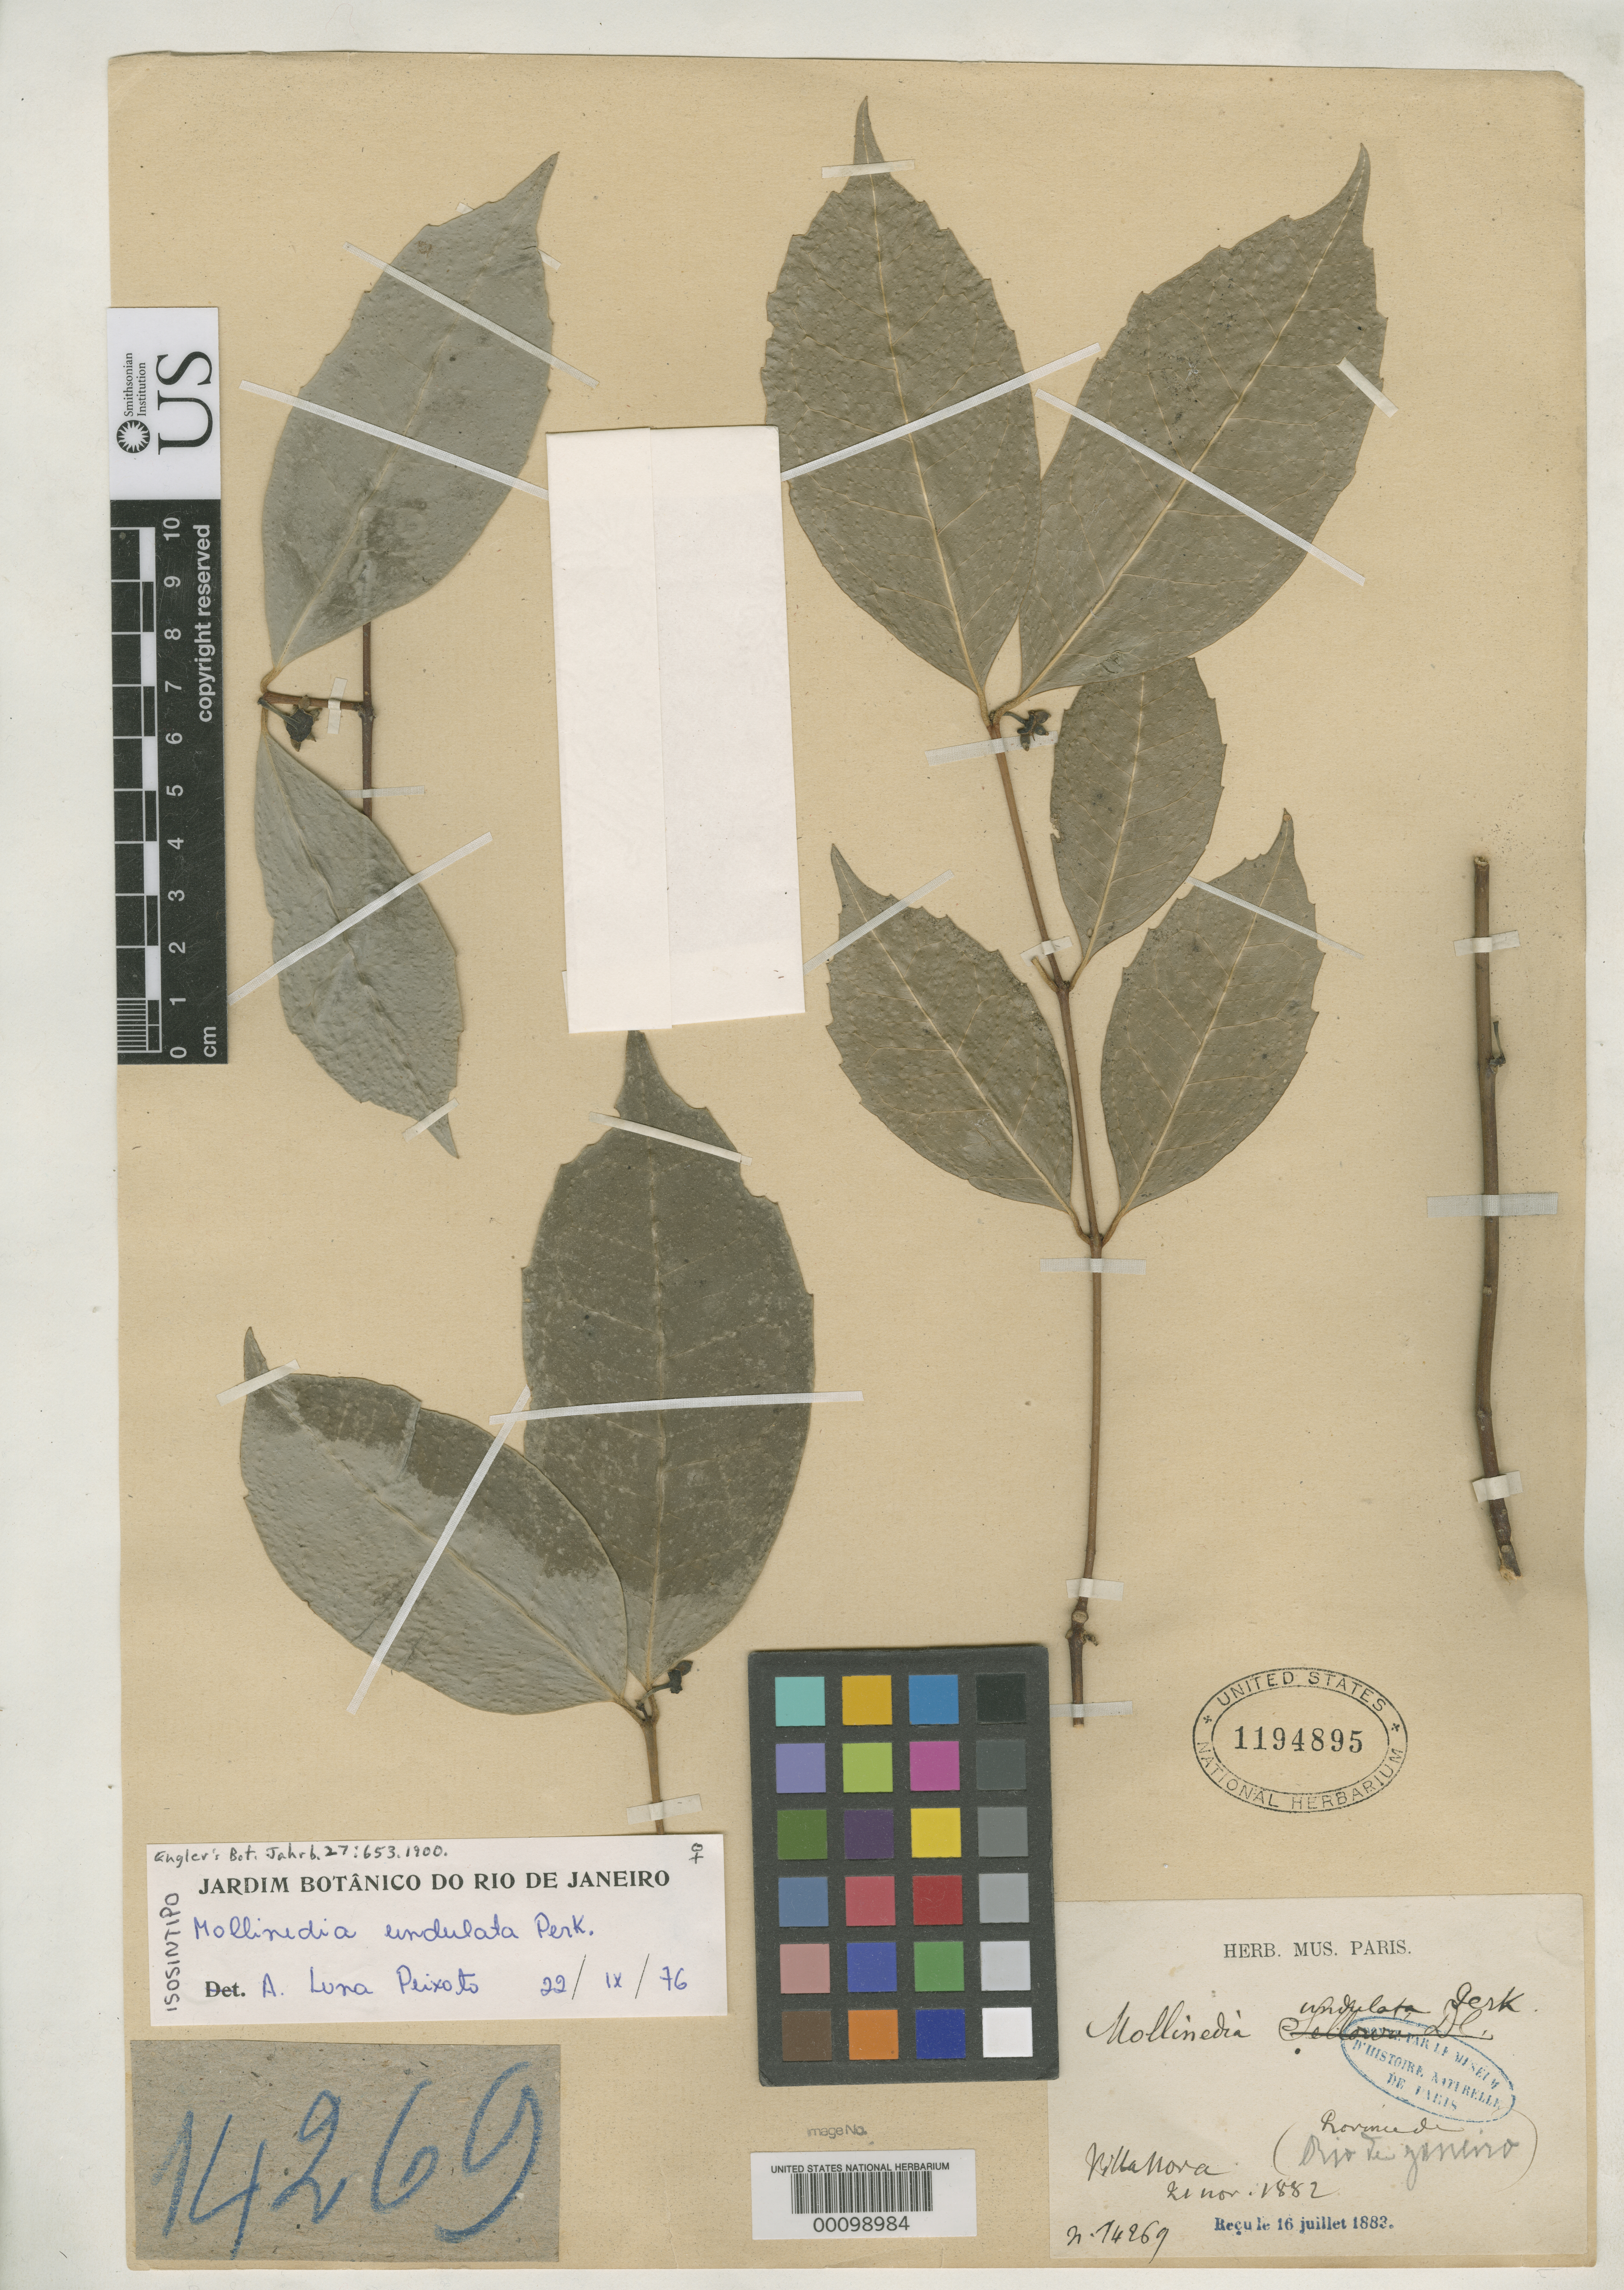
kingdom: Plantae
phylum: Tracheophyta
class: Magnoliopsida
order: Laurales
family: Monimiaceae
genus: Mollinedia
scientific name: Mollinedia undulata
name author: Perkins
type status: Isosyntype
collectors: A. F. M. Glaziou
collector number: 14269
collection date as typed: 21 Nov 1882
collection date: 1882-11-21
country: Brazil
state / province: Rio de Janeiro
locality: Villa Nova.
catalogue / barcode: US 1194895